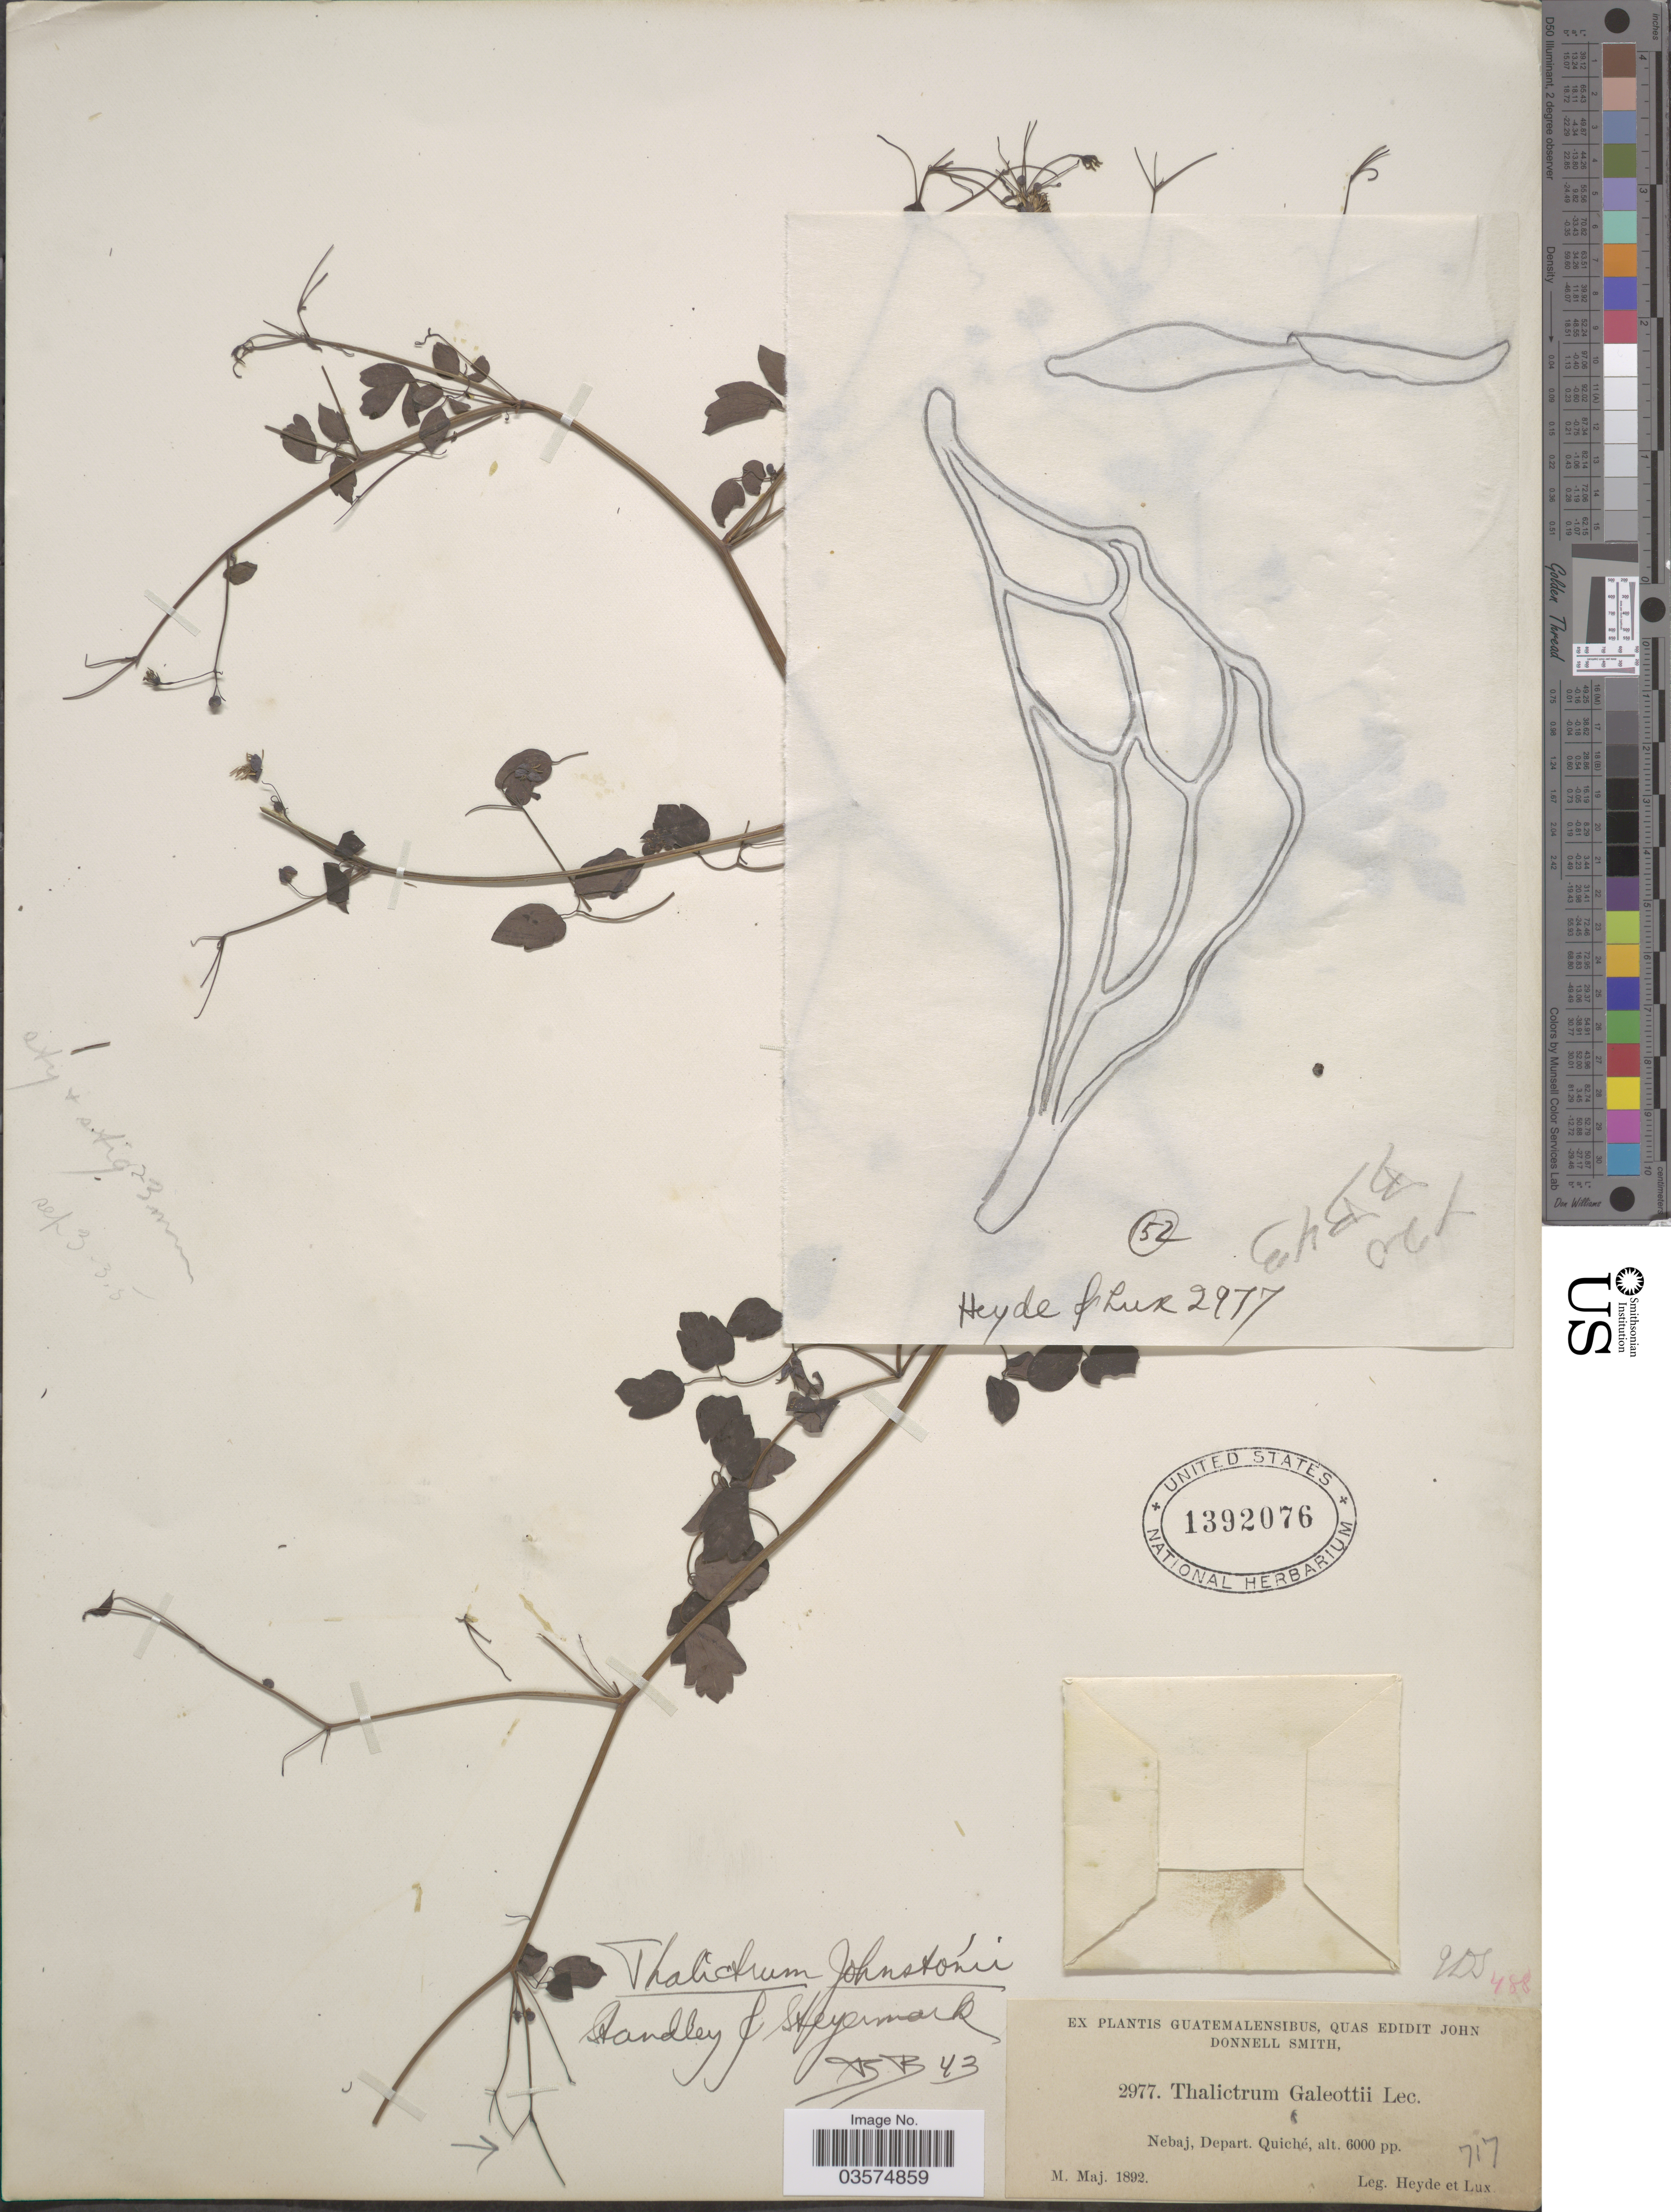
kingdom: Plantae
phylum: Tracheophyta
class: Magnoliopsida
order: Ranunculales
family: Ranunculaceae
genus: Thalictrum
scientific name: Thalictrum johnstonii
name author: Standl.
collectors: J. Donnell Smith, Heyde & Lux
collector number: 2977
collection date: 1892-05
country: Guatemala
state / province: El Quiche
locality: Nebaj, Depart. Quiché.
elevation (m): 1829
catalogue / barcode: US 1392076